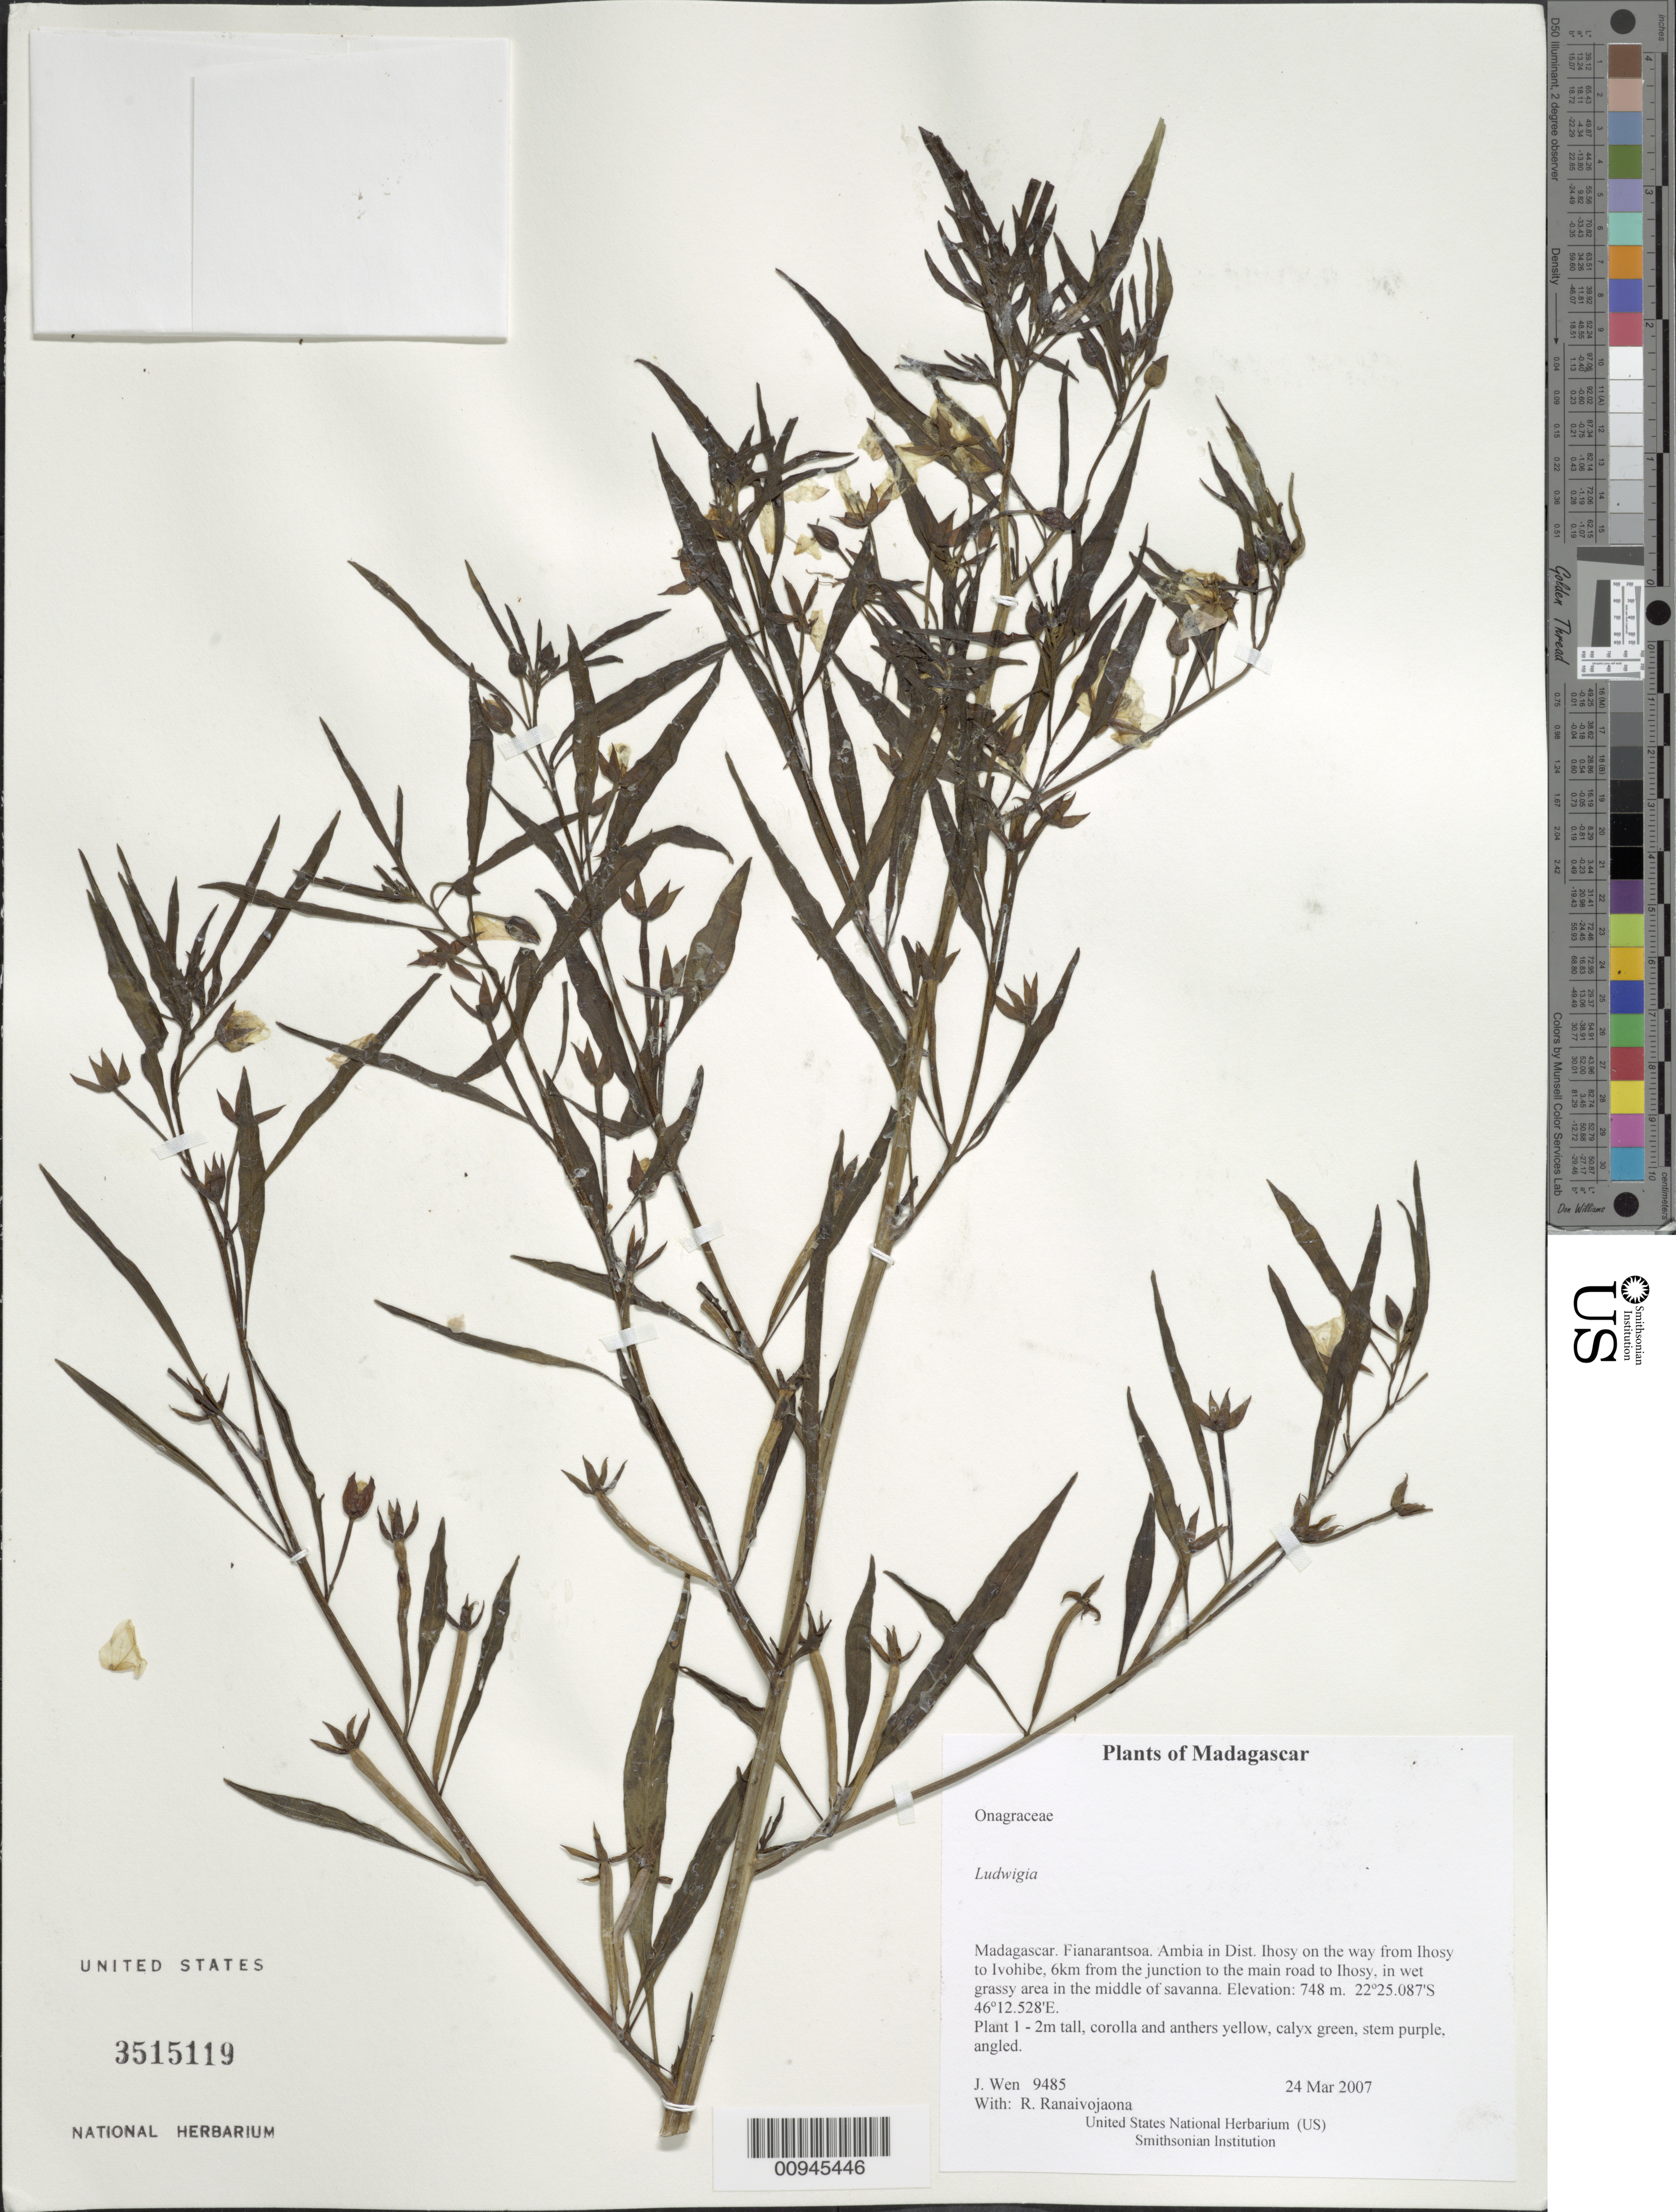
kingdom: Plantae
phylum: Tracheophyta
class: Magnoliopsida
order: Myrtales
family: Onagraceae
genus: Ludwigia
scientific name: Ludwigia sp.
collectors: J. Wen & R. Ranaivojaona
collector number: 9485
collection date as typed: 24 Mar 2007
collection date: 2007-03-24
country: Madagascar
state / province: Ihorombe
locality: Ambia in Dist. Ihosy on the way from Ihosy to Ivohibe, 6km from the junction to the main road to Ihosy, in wet grassy area in the middle of savanna.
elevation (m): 748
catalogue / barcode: US 3515119